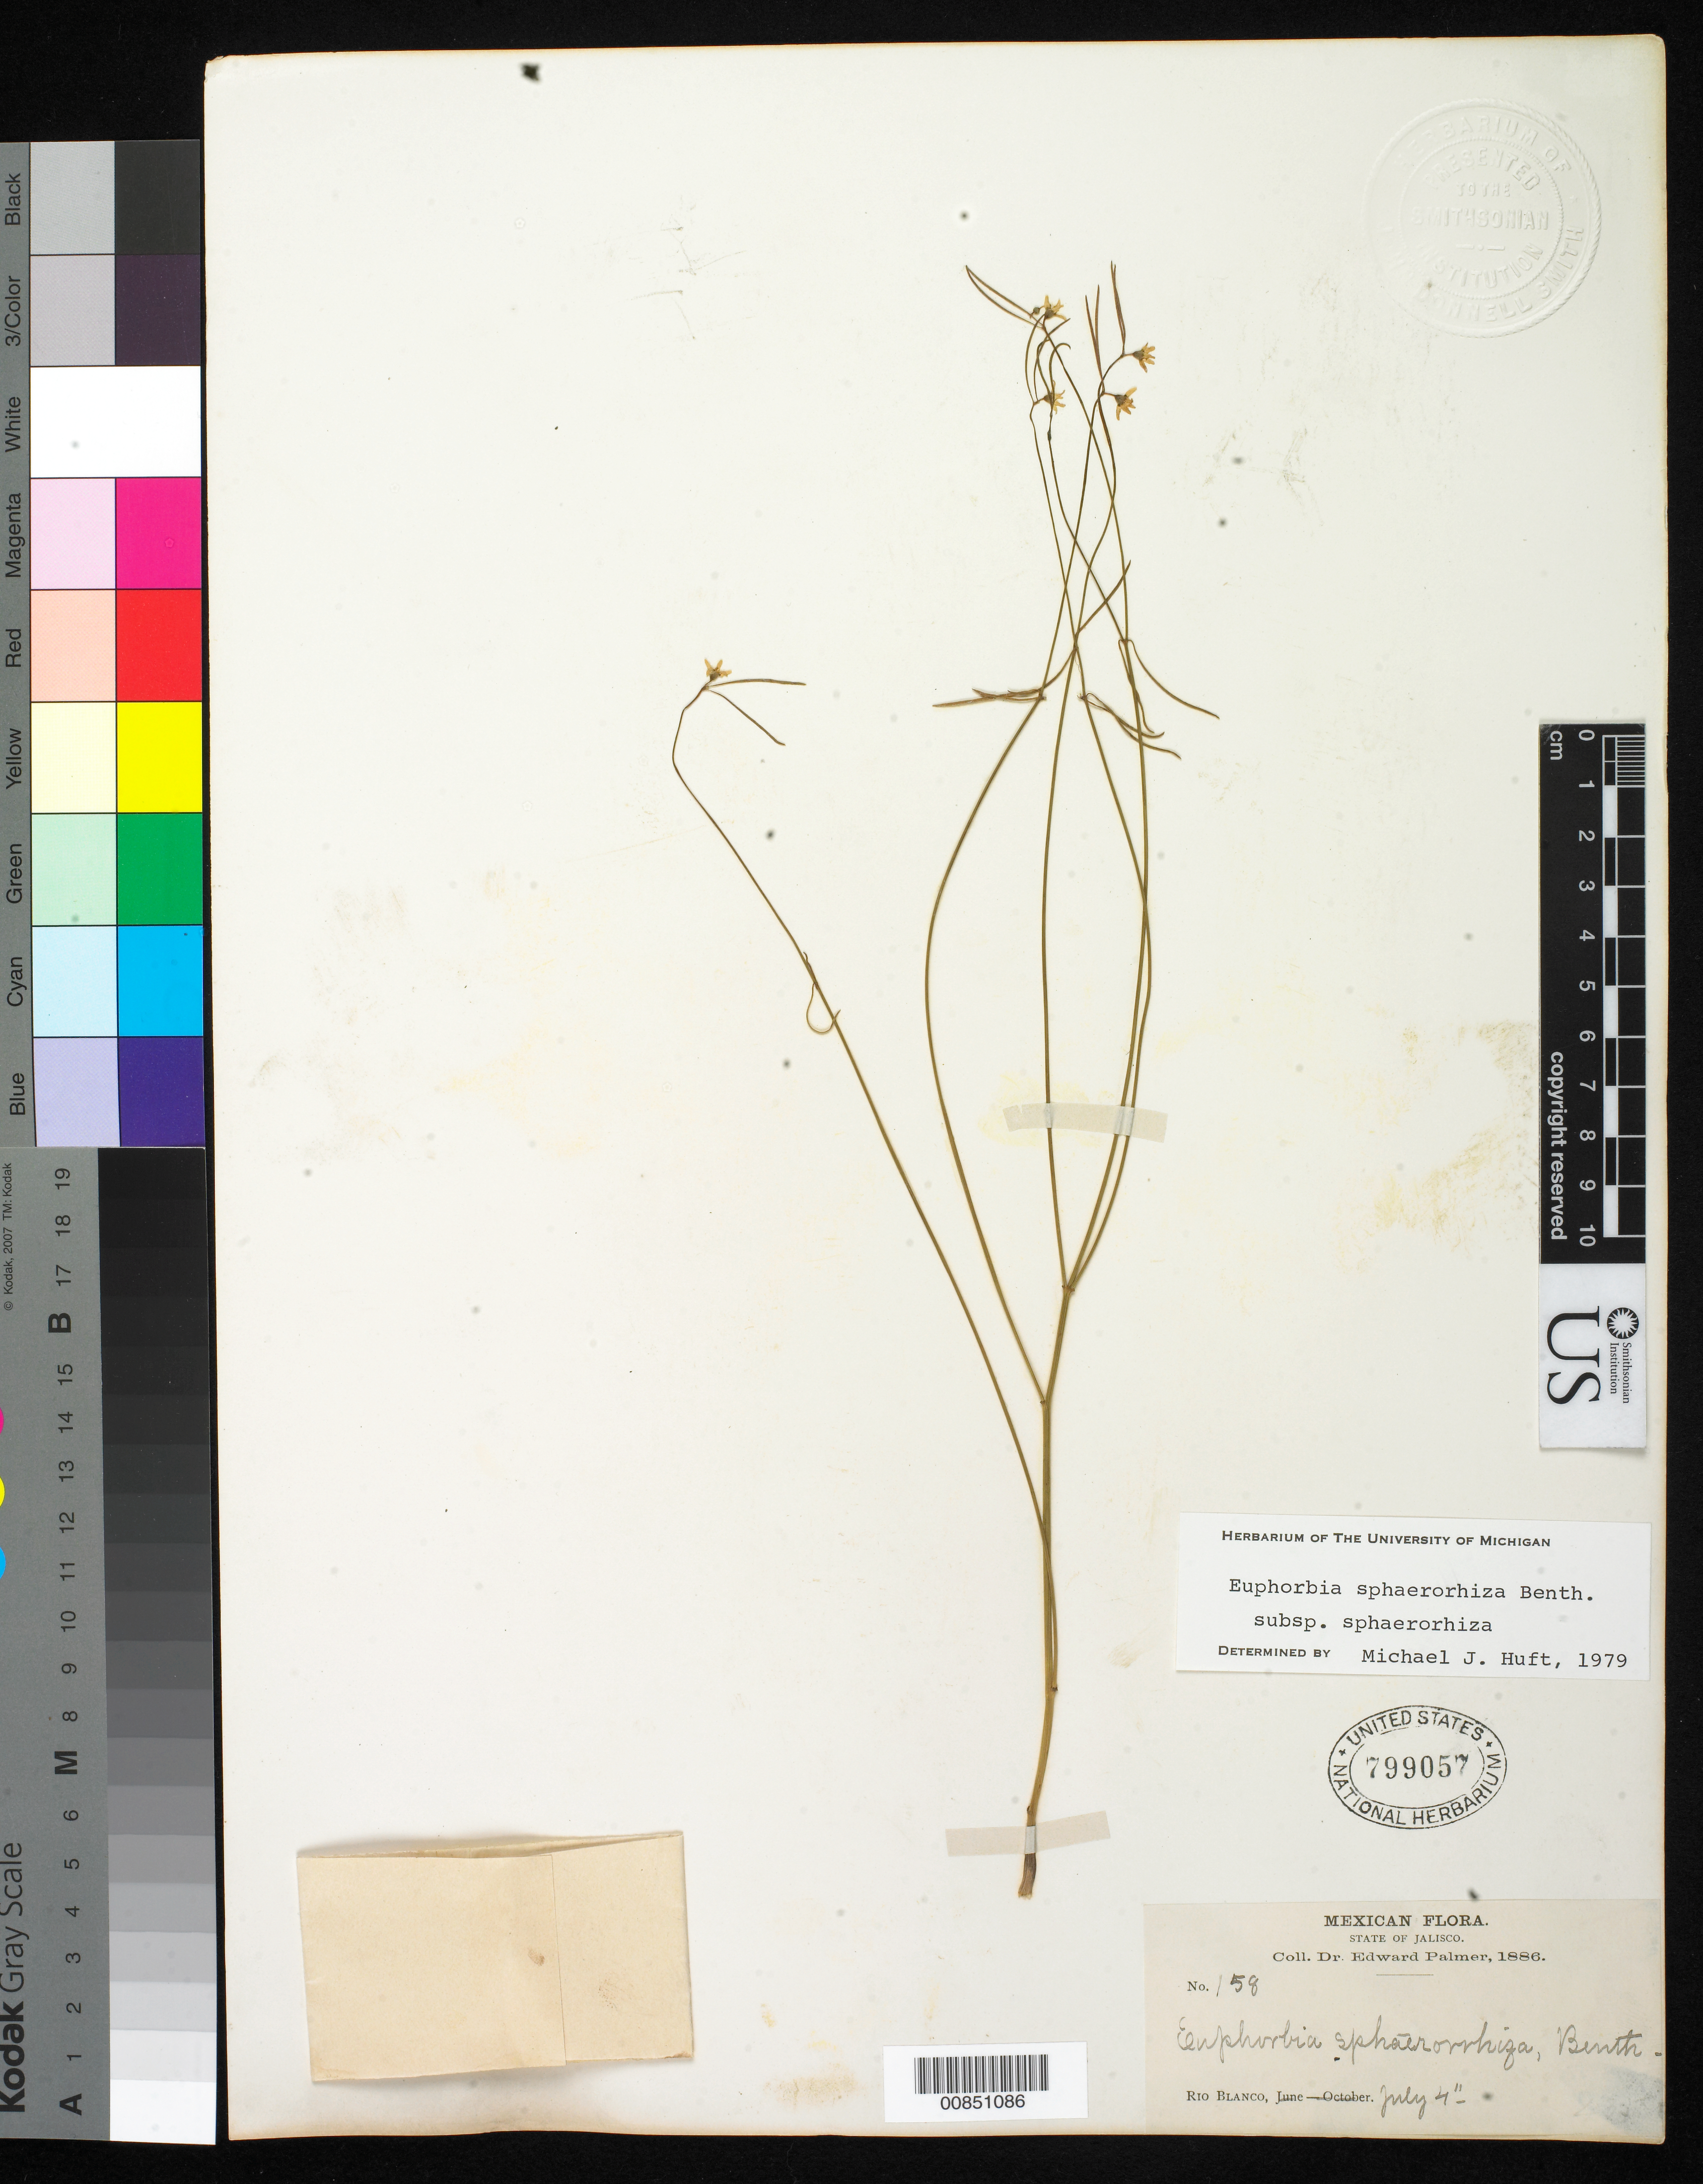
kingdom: Plantae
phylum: Tracheophyta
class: Magnoliopsida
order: Malpighiales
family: Euphorbiaceae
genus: Euphorbia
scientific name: Euphorbia sphaerorhiza subsp. sphaerorhiza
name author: Benth.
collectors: E. Palmer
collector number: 158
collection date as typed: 04 Jul 1886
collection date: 1886-07-04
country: Mexico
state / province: Jalisco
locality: Río Blanco, Jalisco.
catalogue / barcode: US 799057